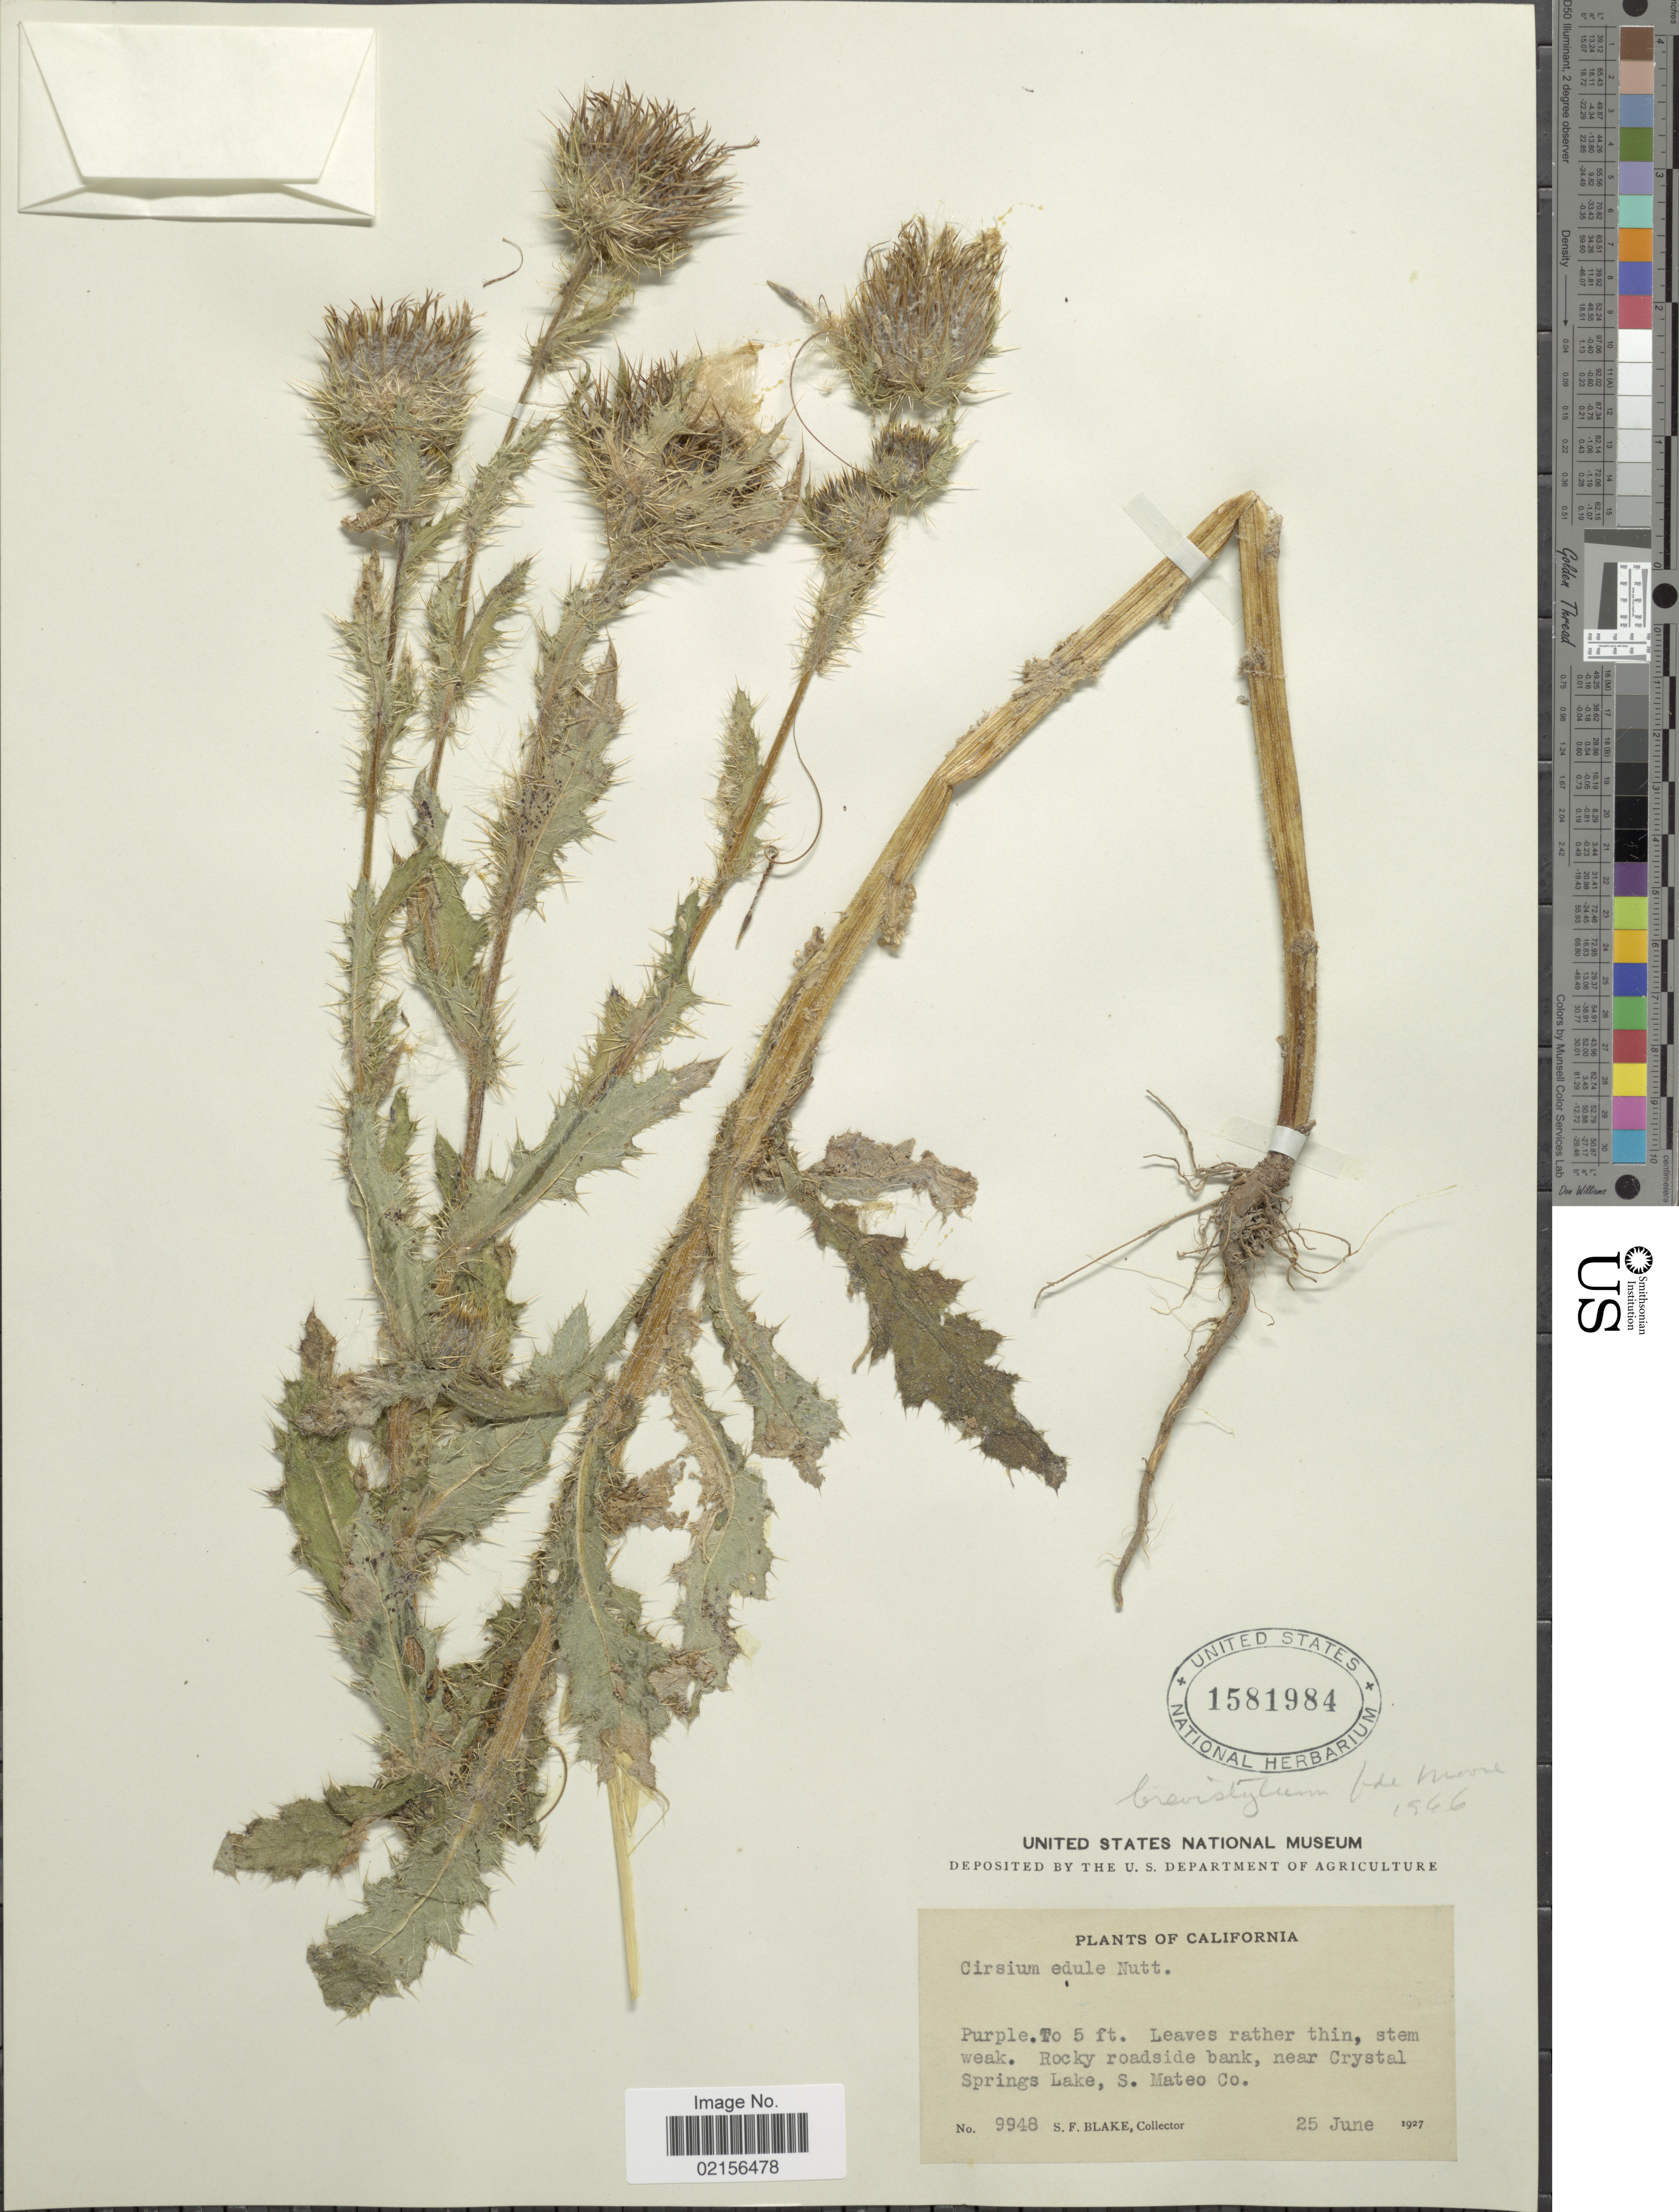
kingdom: Plantae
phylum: Tracheophyta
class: Magnoliopsida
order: Asterales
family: Asteraceae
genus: Cirsium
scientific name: Cirsium brevistylum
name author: Cronq.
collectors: S. Blake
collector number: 9948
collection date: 1927-06-25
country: United States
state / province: California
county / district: San Mateo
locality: Rocky roadside bank, near Crystal springs Lake, S. Mateo Co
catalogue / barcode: US 1581984